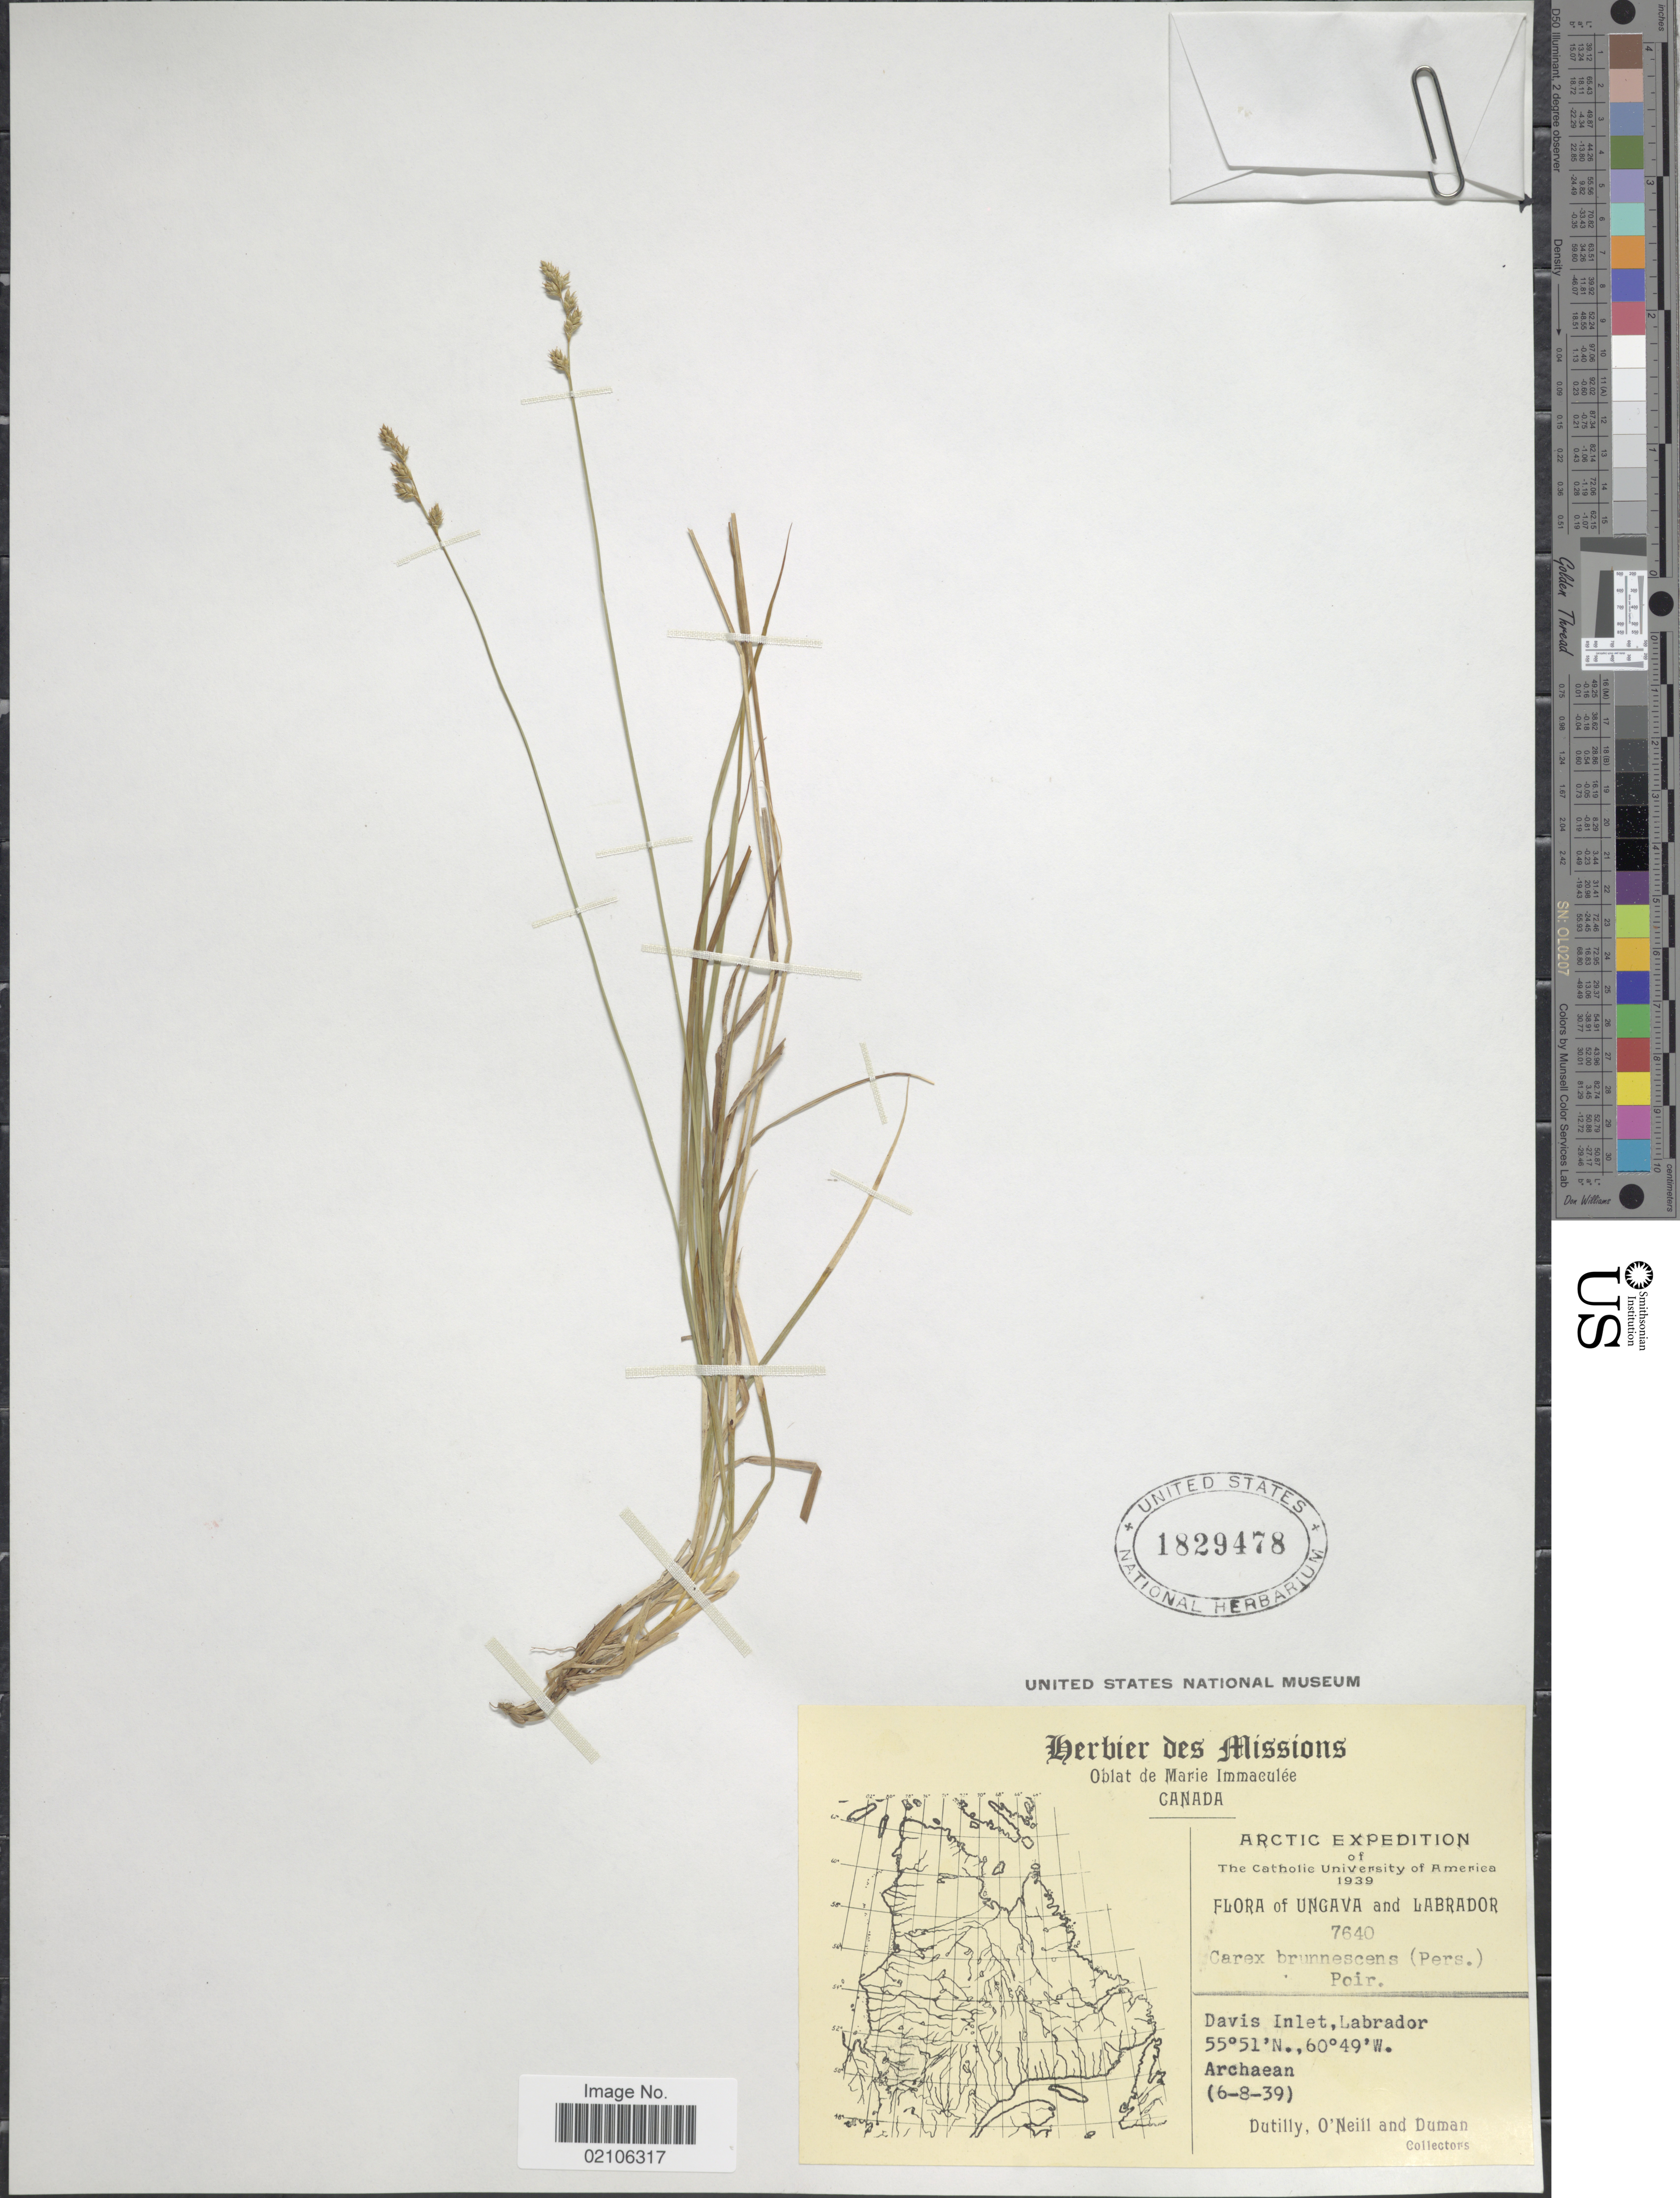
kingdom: Plantae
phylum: Tracheophyta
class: Liliopsida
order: Poales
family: Cyperaceae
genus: Carex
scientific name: Carex brunnescens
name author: (Pers.) Poir.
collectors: -. Dutilly, -. O'Neill & -. Duman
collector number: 7640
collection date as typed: Transcribed d/m/y: 6/8/39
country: Canada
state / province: Newfoundland and Labrador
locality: Ungava and Labrador, Davis Inlet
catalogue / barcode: US 1829478